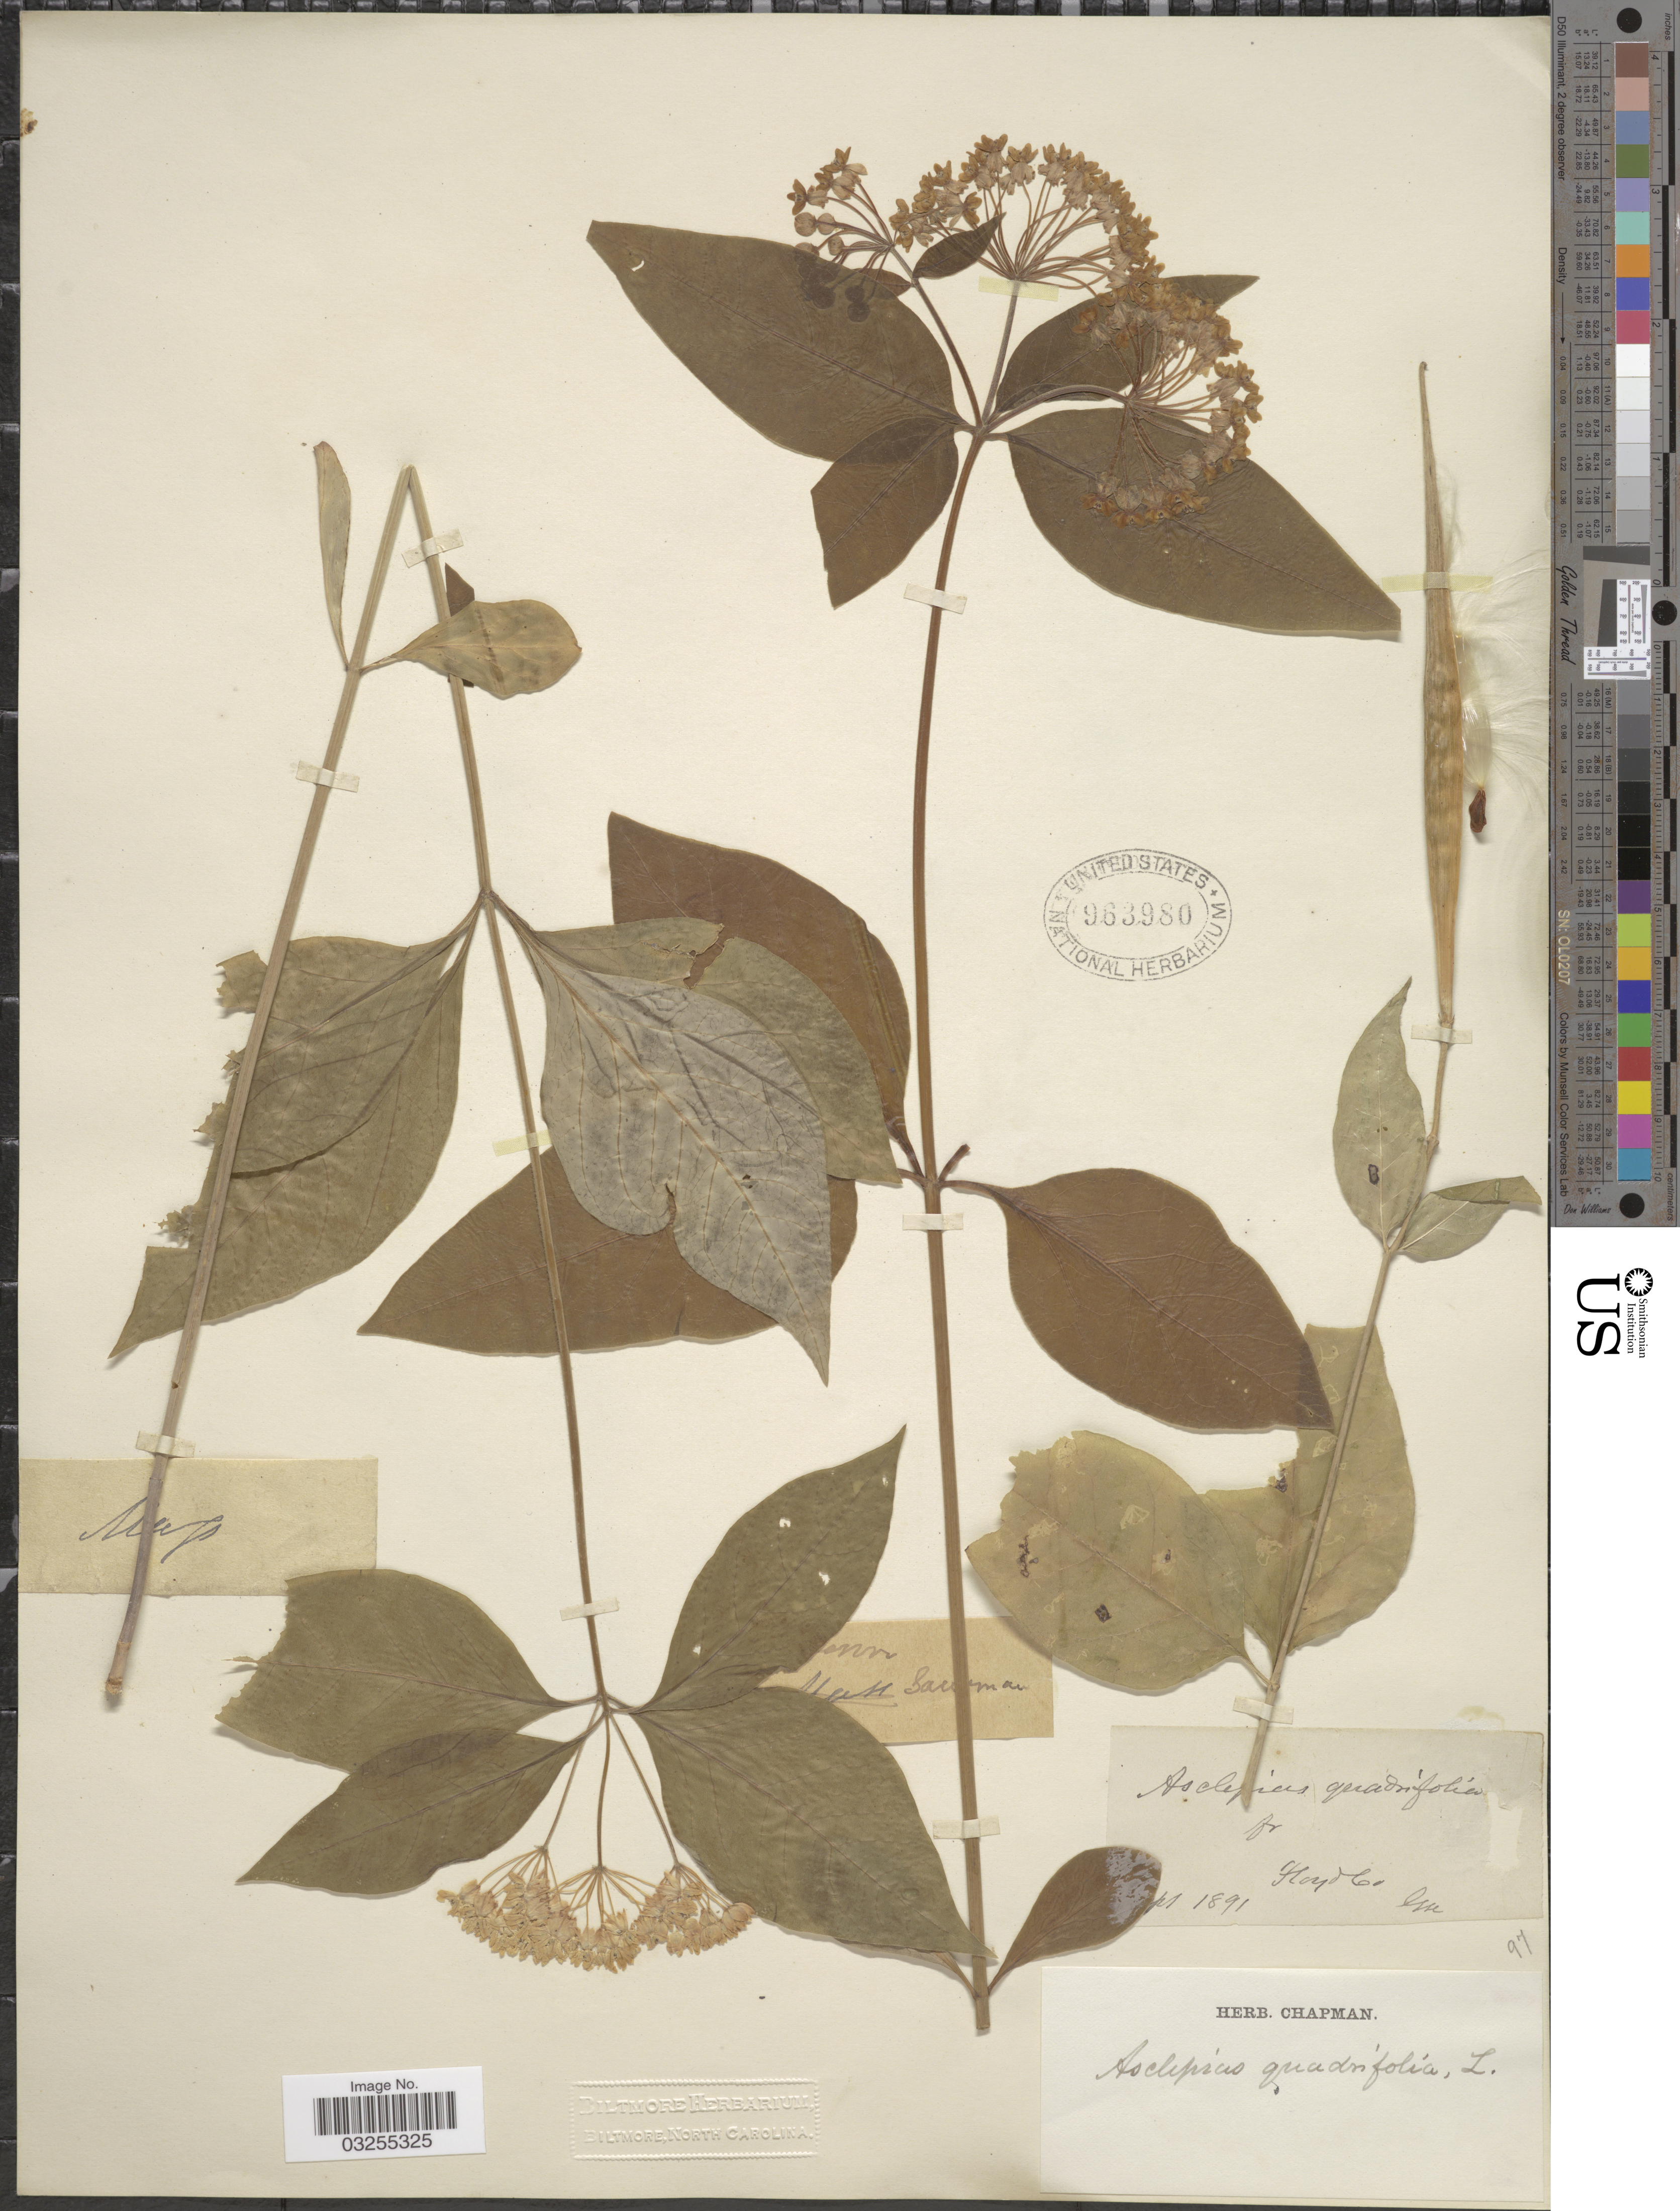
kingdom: Plantae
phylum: Tracheophyta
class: Magnoliopsida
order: Gentianales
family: Apocynaceae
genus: Asclepias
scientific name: Asclepias quadrifolia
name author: Jacq.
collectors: ex herb. Chapman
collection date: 1891-04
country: United States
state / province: Georgia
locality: Floyd Co.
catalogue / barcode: US 963980